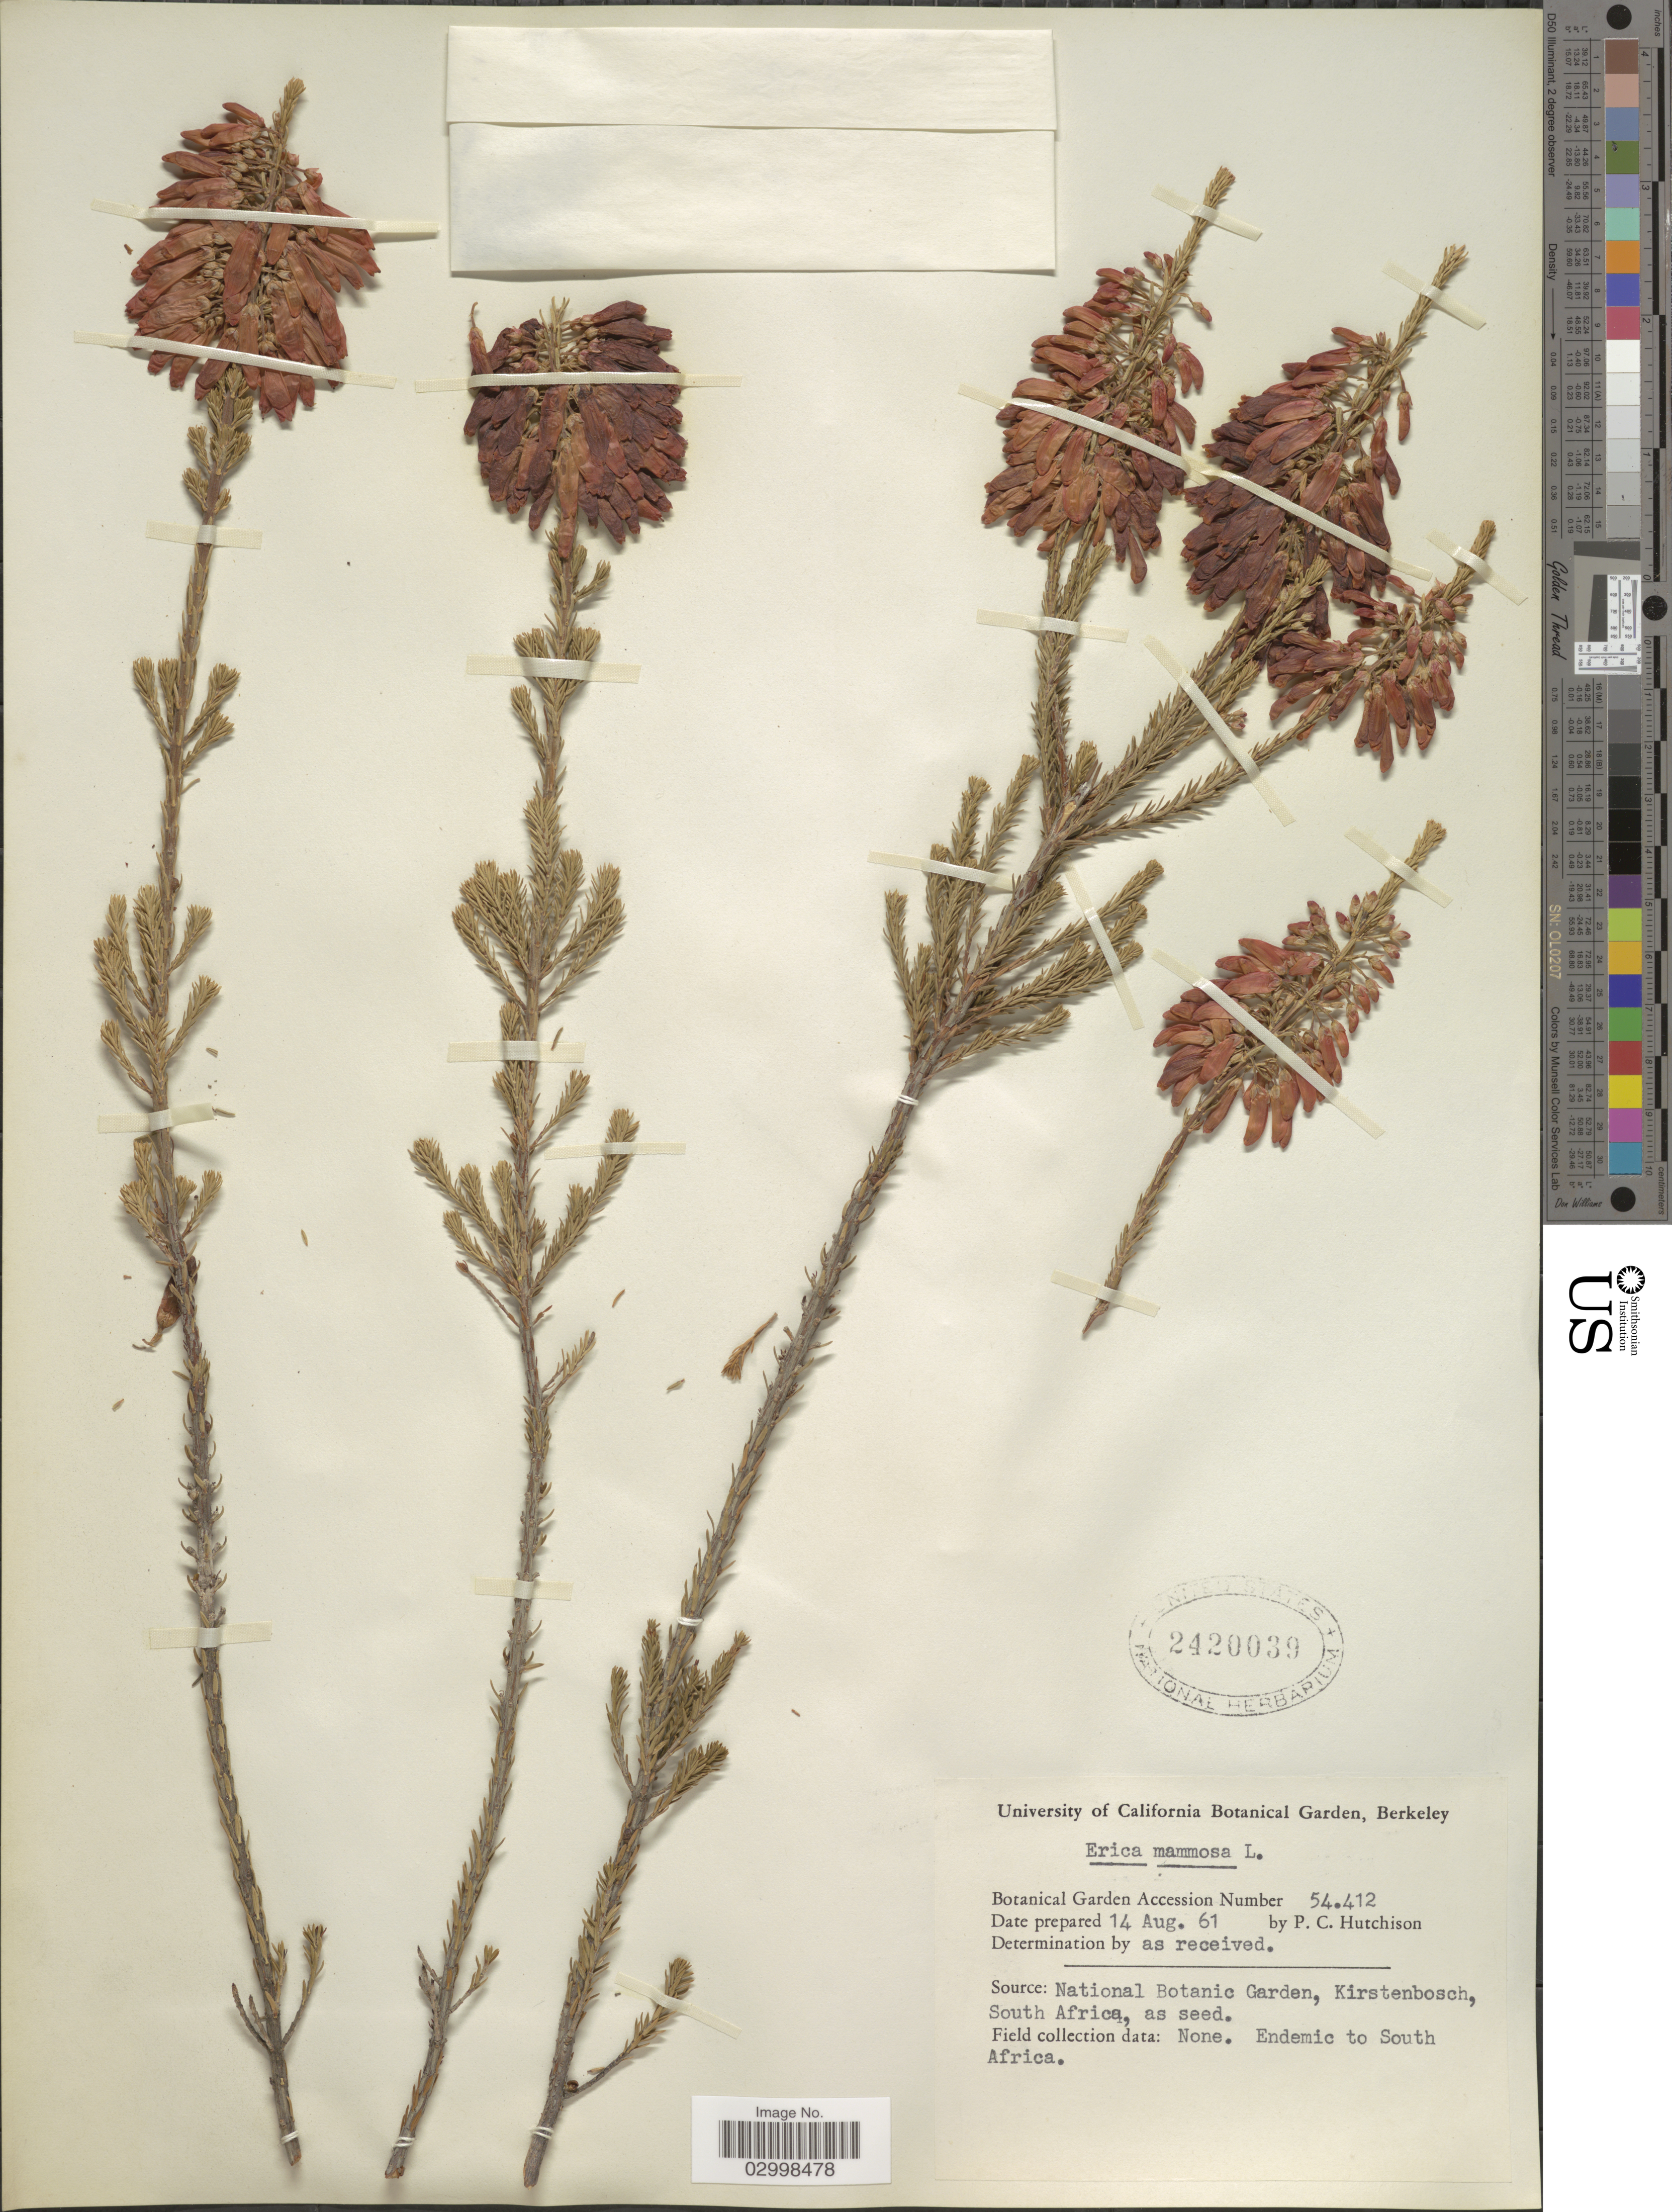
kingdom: Plantae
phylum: Tracheophyta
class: Magnoliopsida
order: Ericales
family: Ericaceae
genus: Erica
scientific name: Erica mammosa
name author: L.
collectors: P. C. Hutchison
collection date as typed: Transcribed d/m/y: 14/8/61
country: United States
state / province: California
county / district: Alameda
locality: California Botanical Garden, Berkeley.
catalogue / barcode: US 2420039